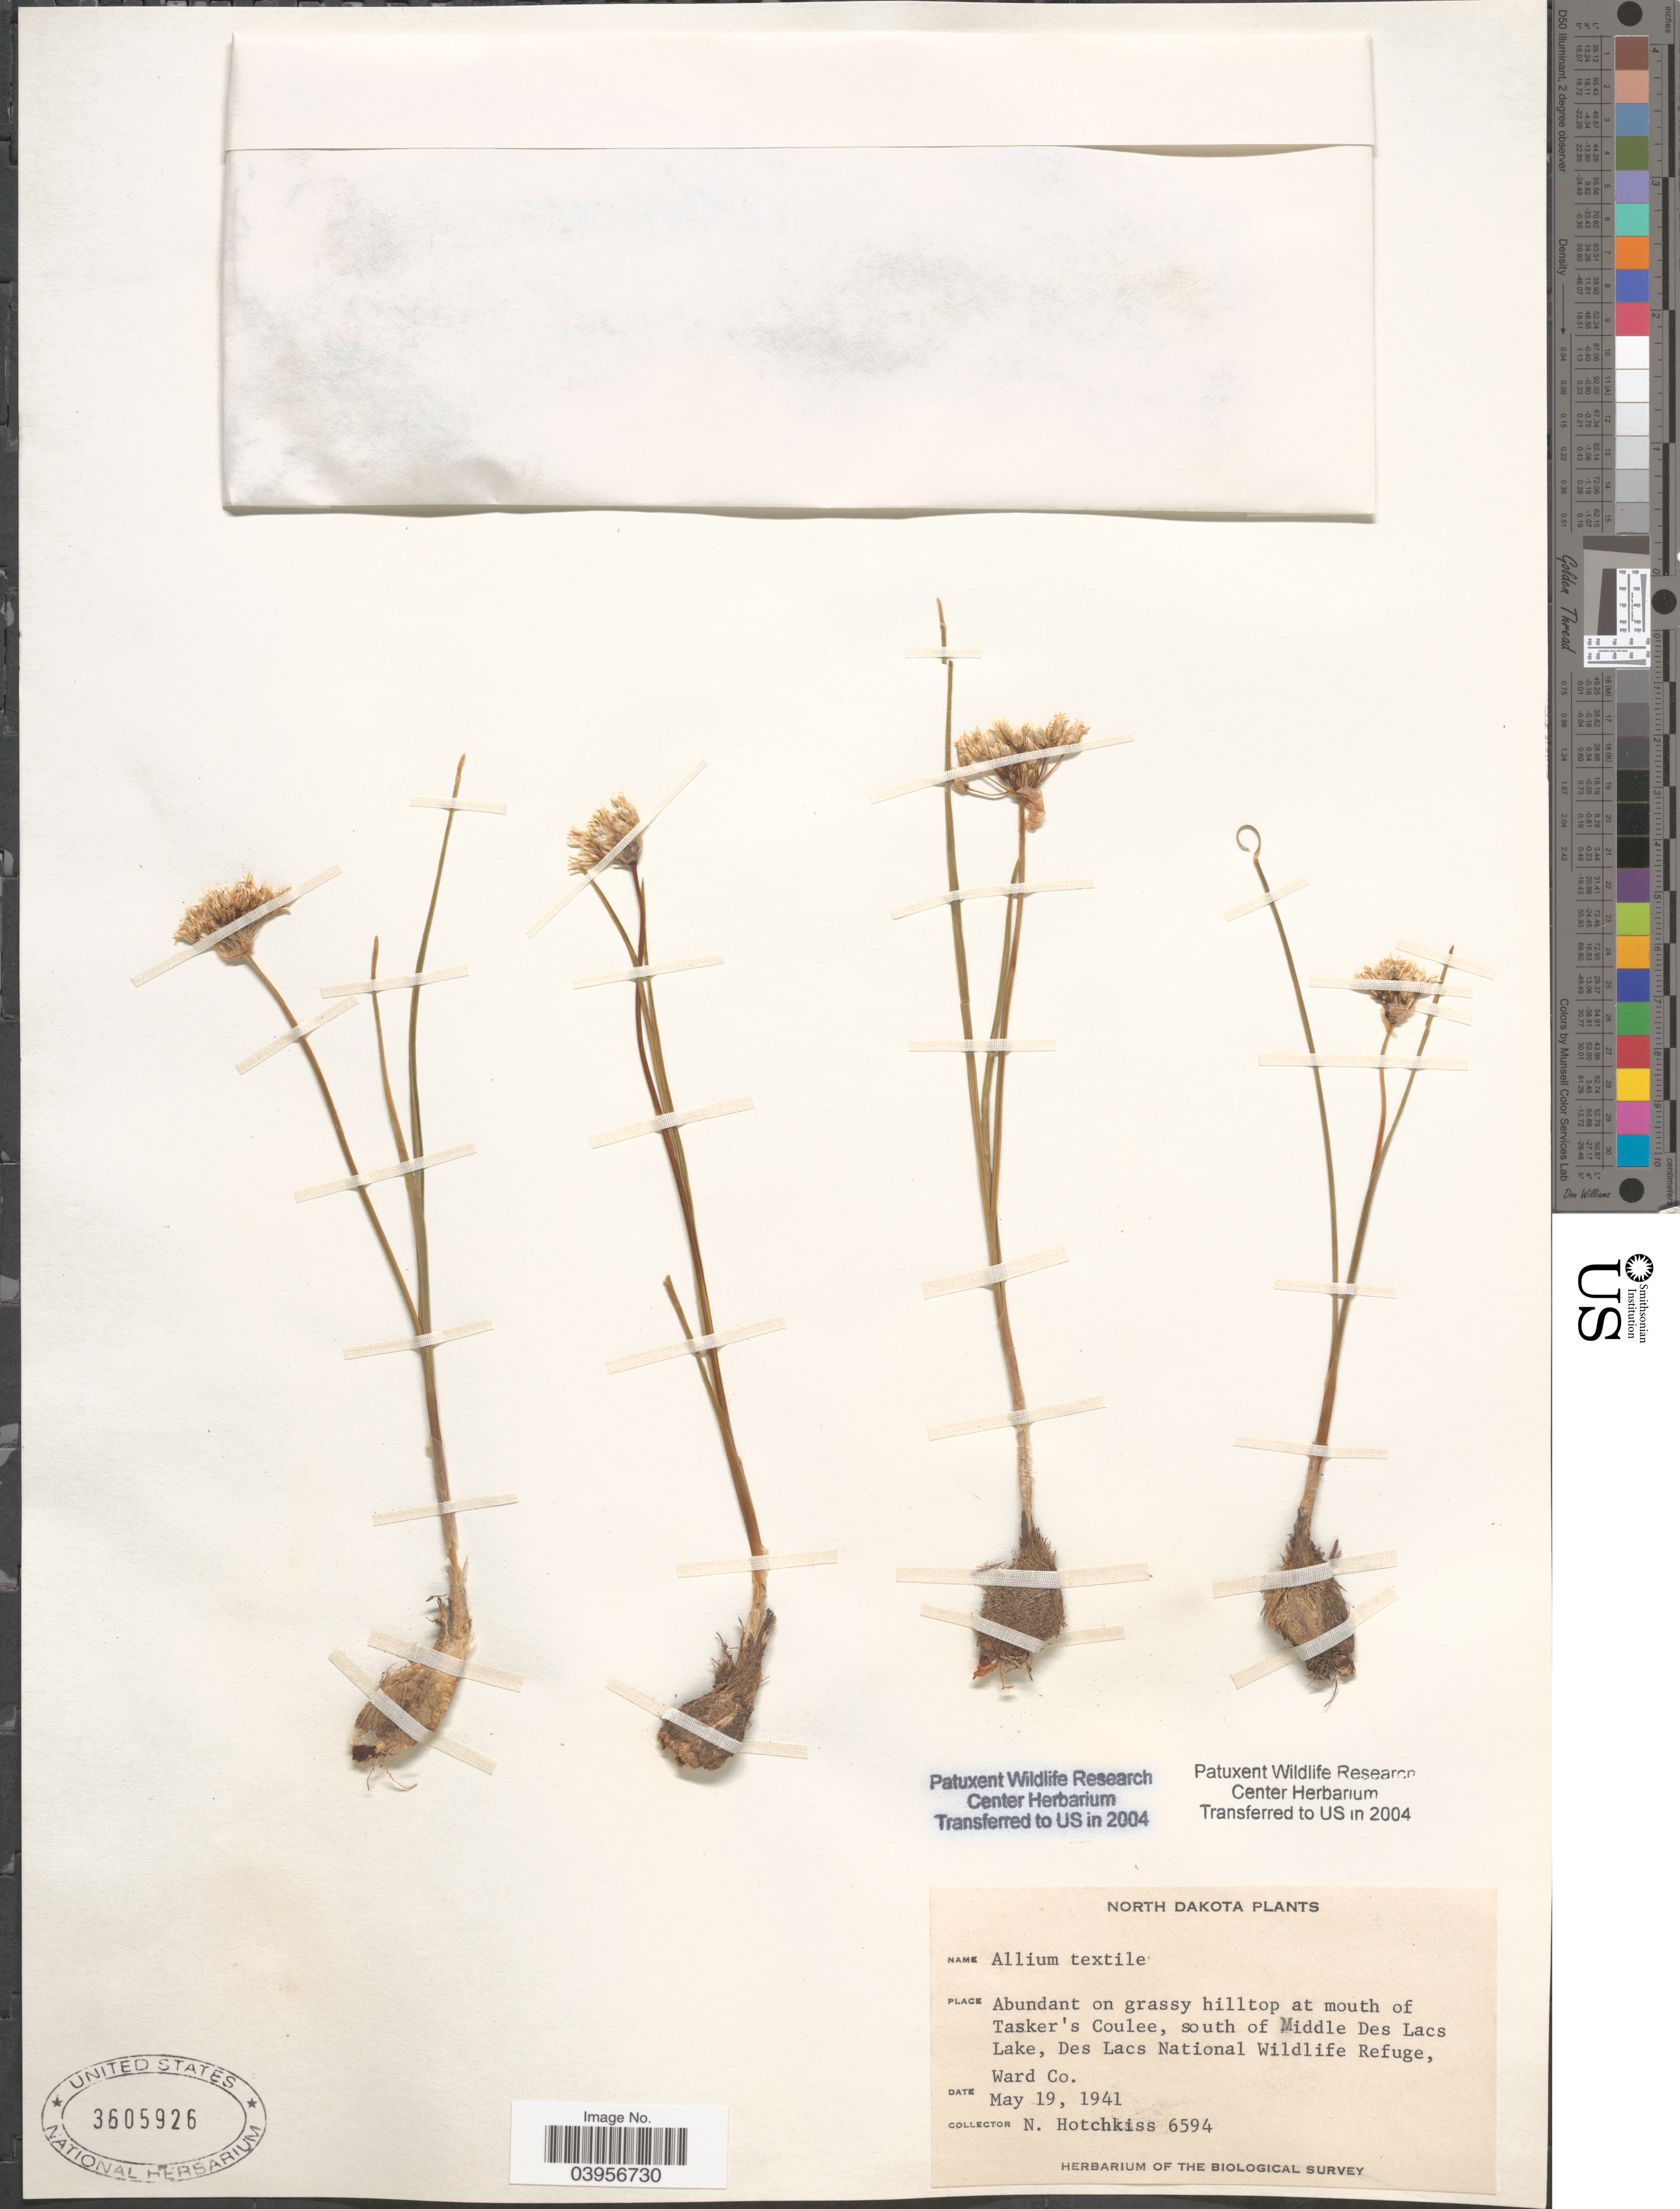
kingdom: Plantae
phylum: Tracheophyta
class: Liliopsida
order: Asparagales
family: Amaryllidaceae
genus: Allium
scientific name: Allium textile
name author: A. Nelson & J.F. Macbr.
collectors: N. Hotchkiss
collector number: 6594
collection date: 1941-05-19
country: United States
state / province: North Dakota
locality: On grassy hilltop at mouth of Tasker's Coulee, south of Middle Des Lacs Lake, Des Lacs National Wildlife Refuge, Ward Co.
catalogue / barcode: US 3605926